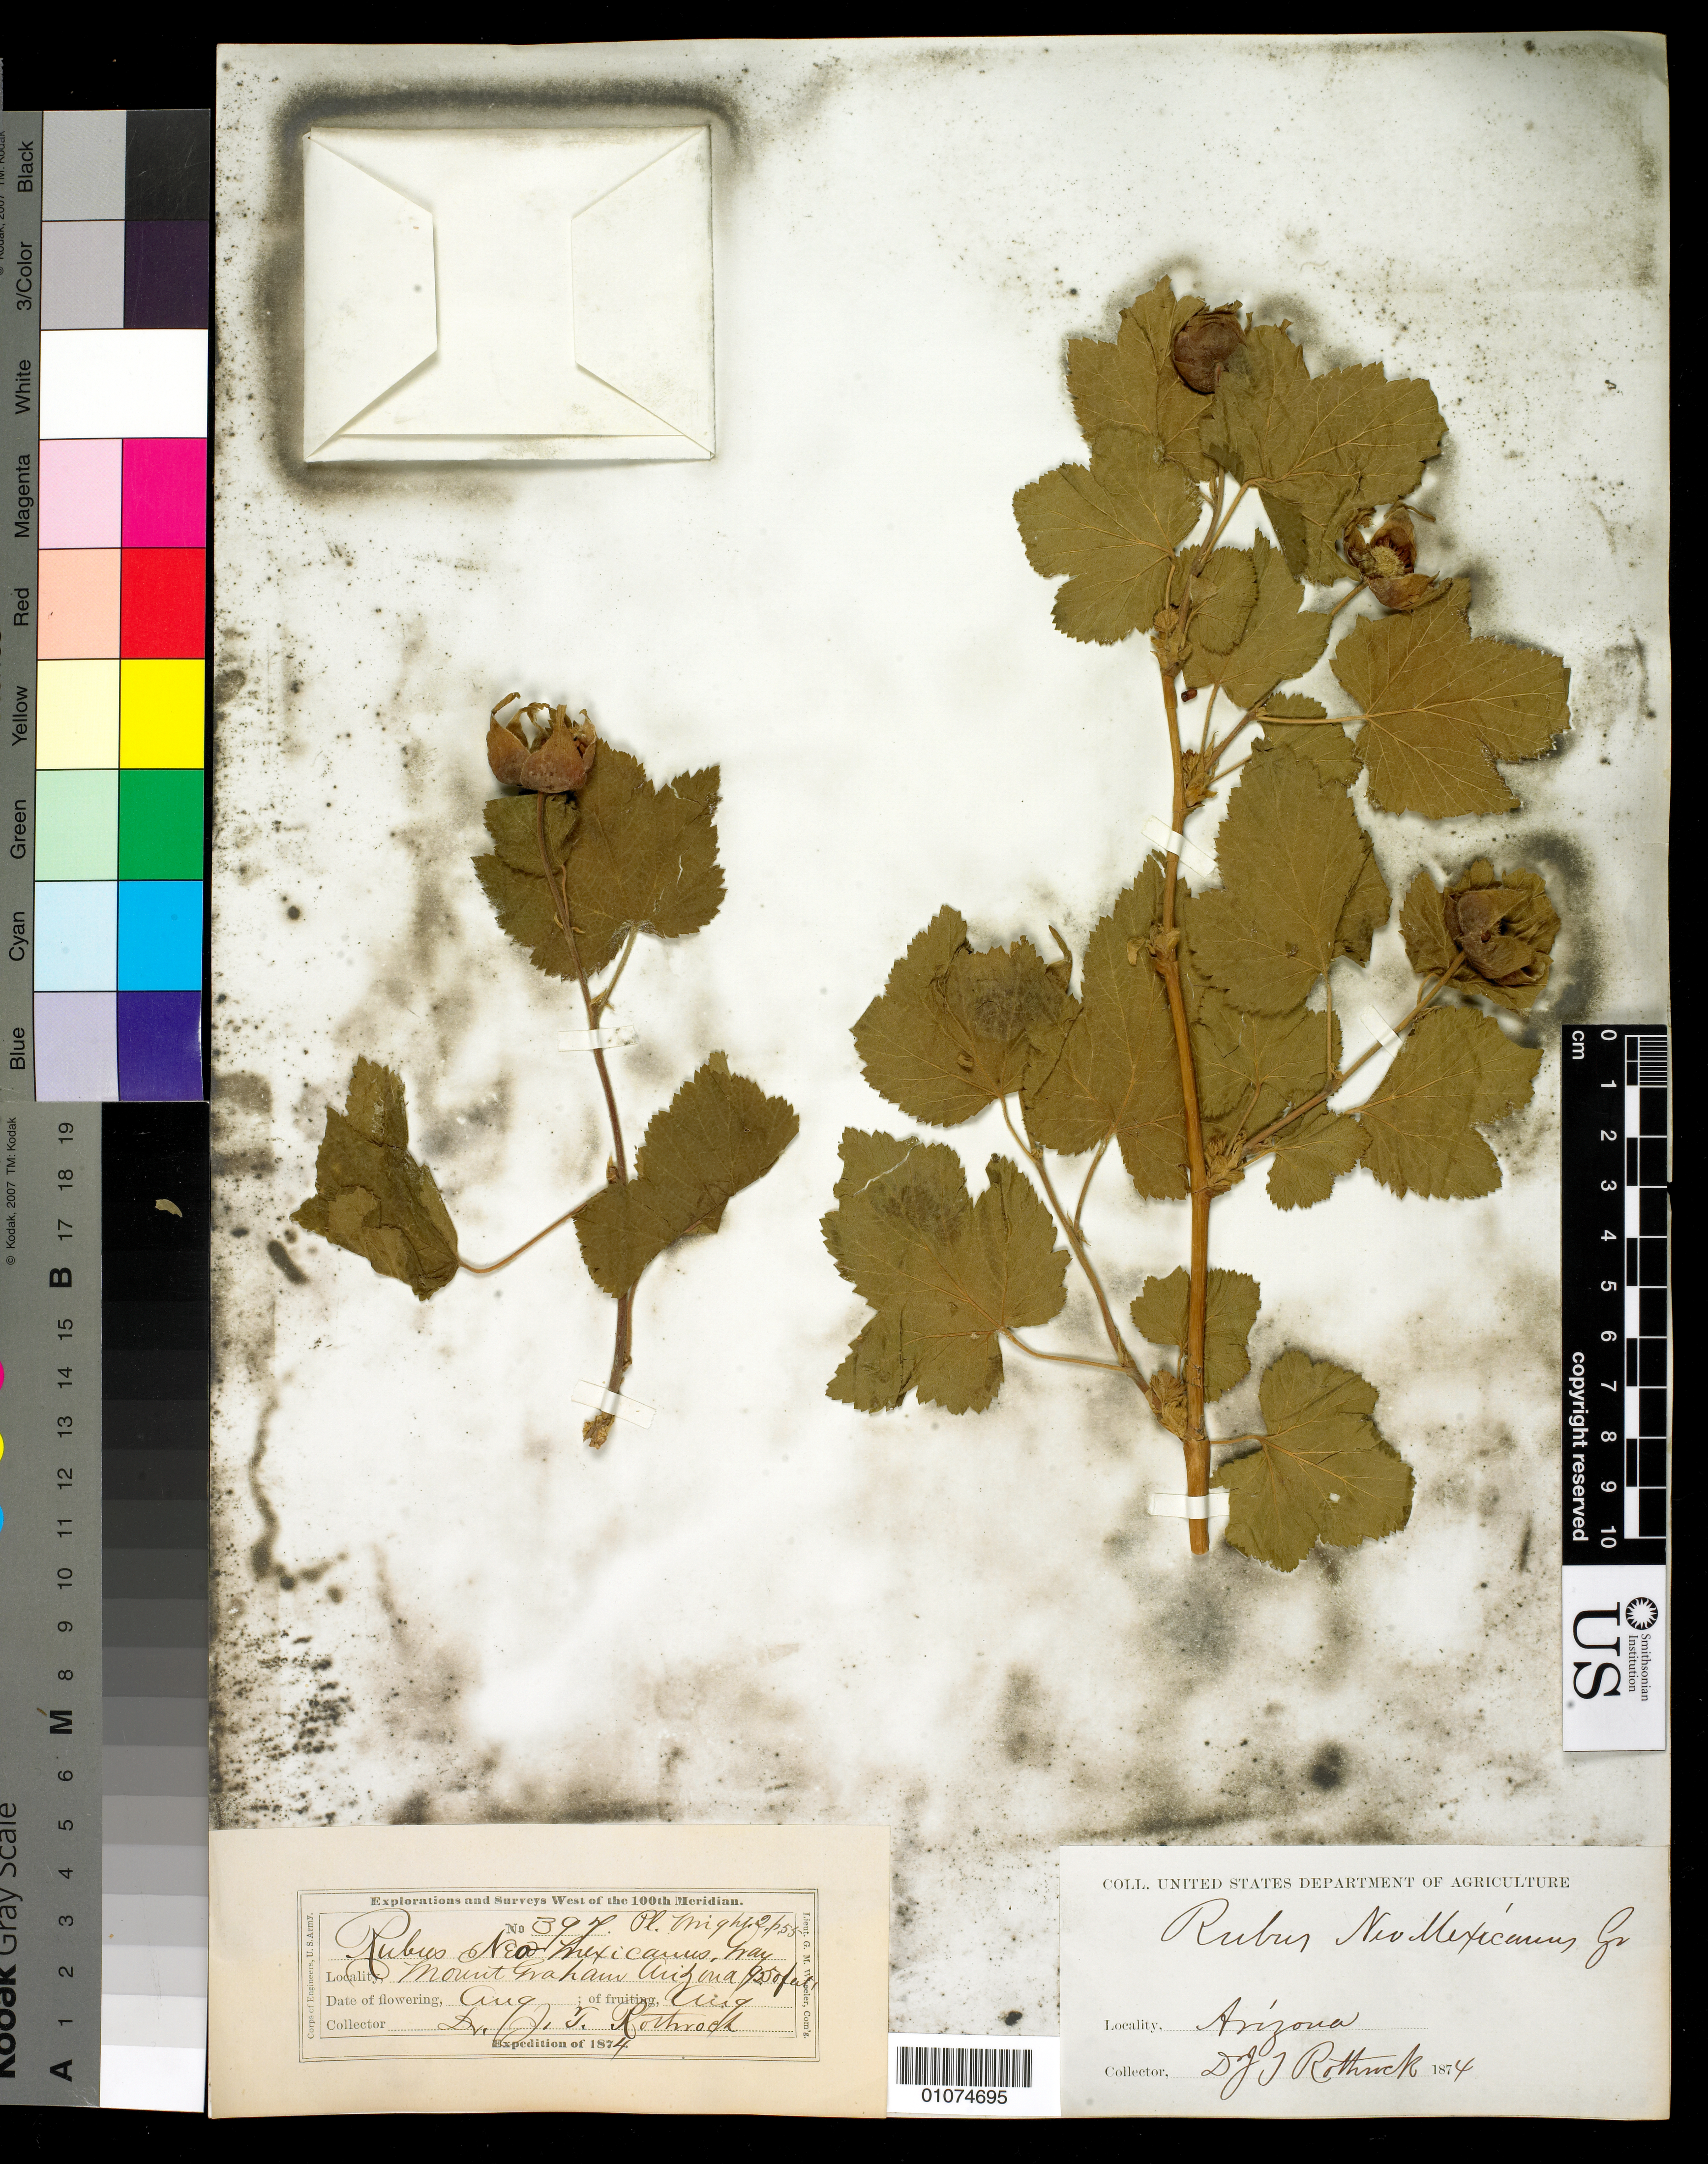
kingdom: Plantae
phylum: Tracheophyta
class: Magnoliopsida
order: Rosales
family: Rosaceae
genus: Rubus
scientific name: Rubus neomexicanus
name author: A. Gray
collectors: J. T. Rothrock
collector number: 397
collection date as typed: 1874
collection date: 1874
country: United States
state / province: Arizona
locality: Mt. Graham